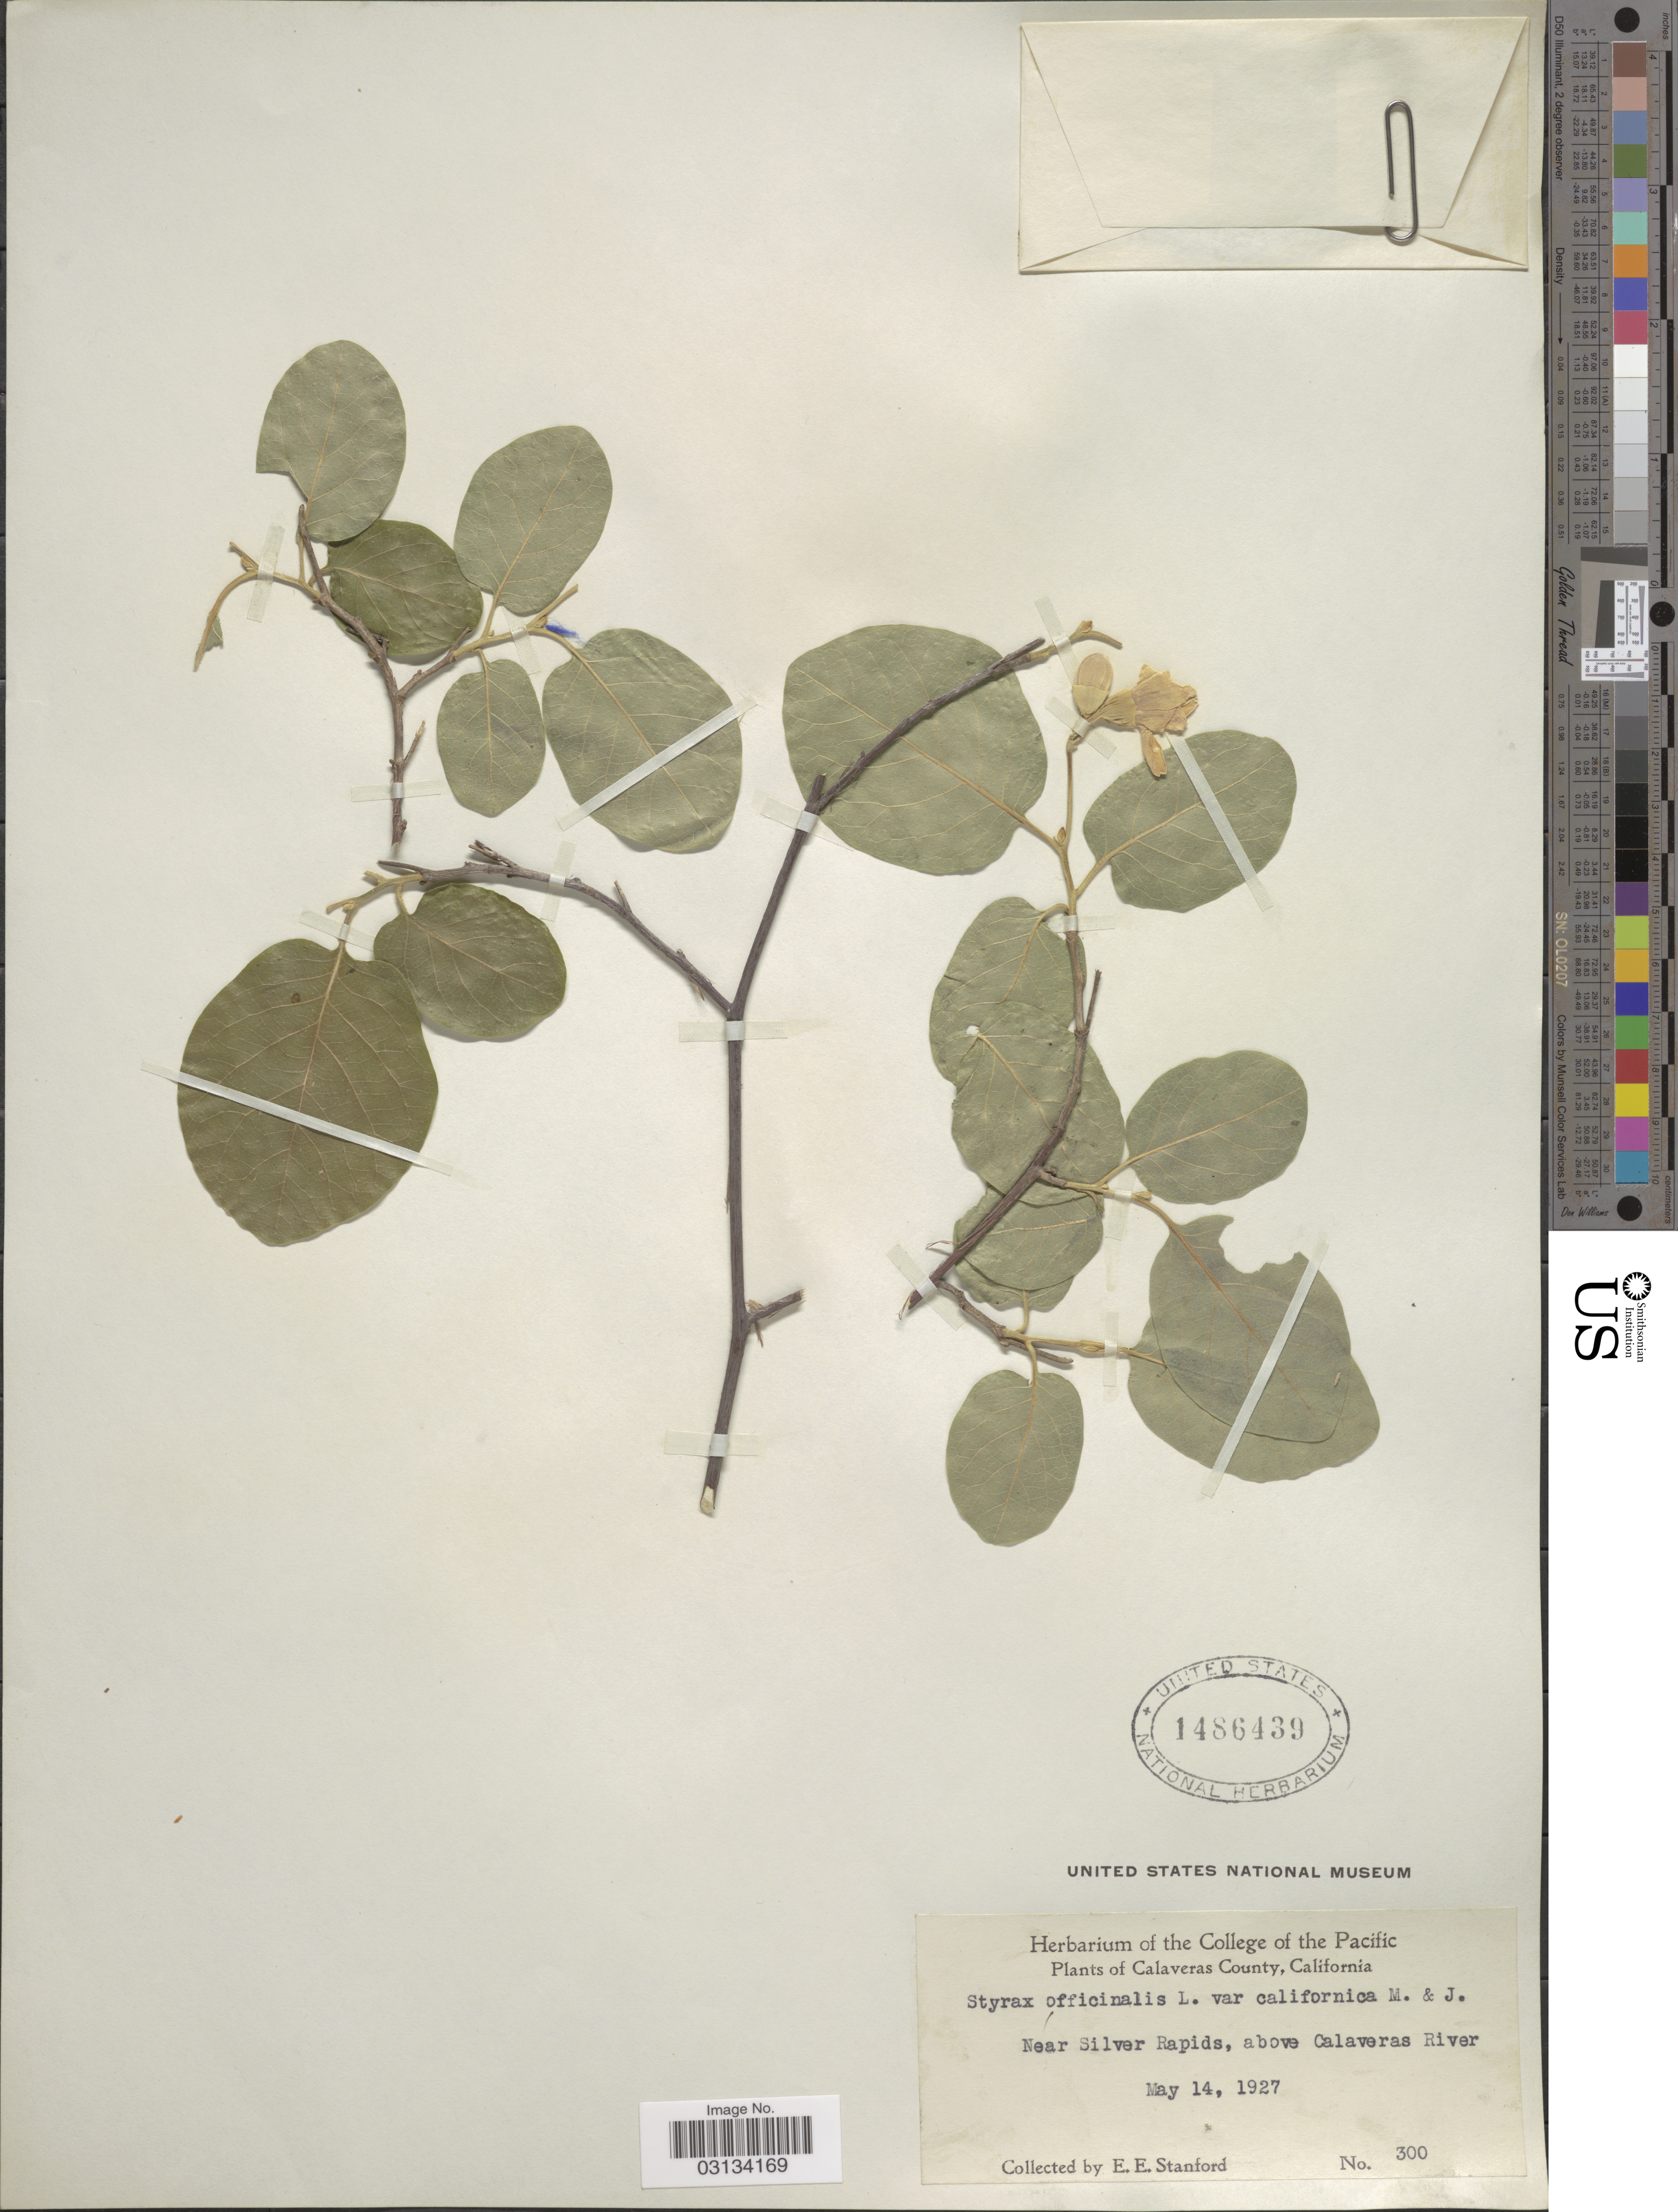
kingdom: Plantae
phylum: Tracheophyta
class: Magnoliopsida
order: Ericales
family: Styracaceae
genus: Styrax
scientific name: Styrax californicus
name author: Torr.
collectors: E. Stanford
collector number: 300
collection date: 1927-05-14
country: United States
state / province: California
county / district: Calaveras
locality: Calaveras County. Near Silver Rapids, above Calaveras River.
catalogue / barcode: US 1486439